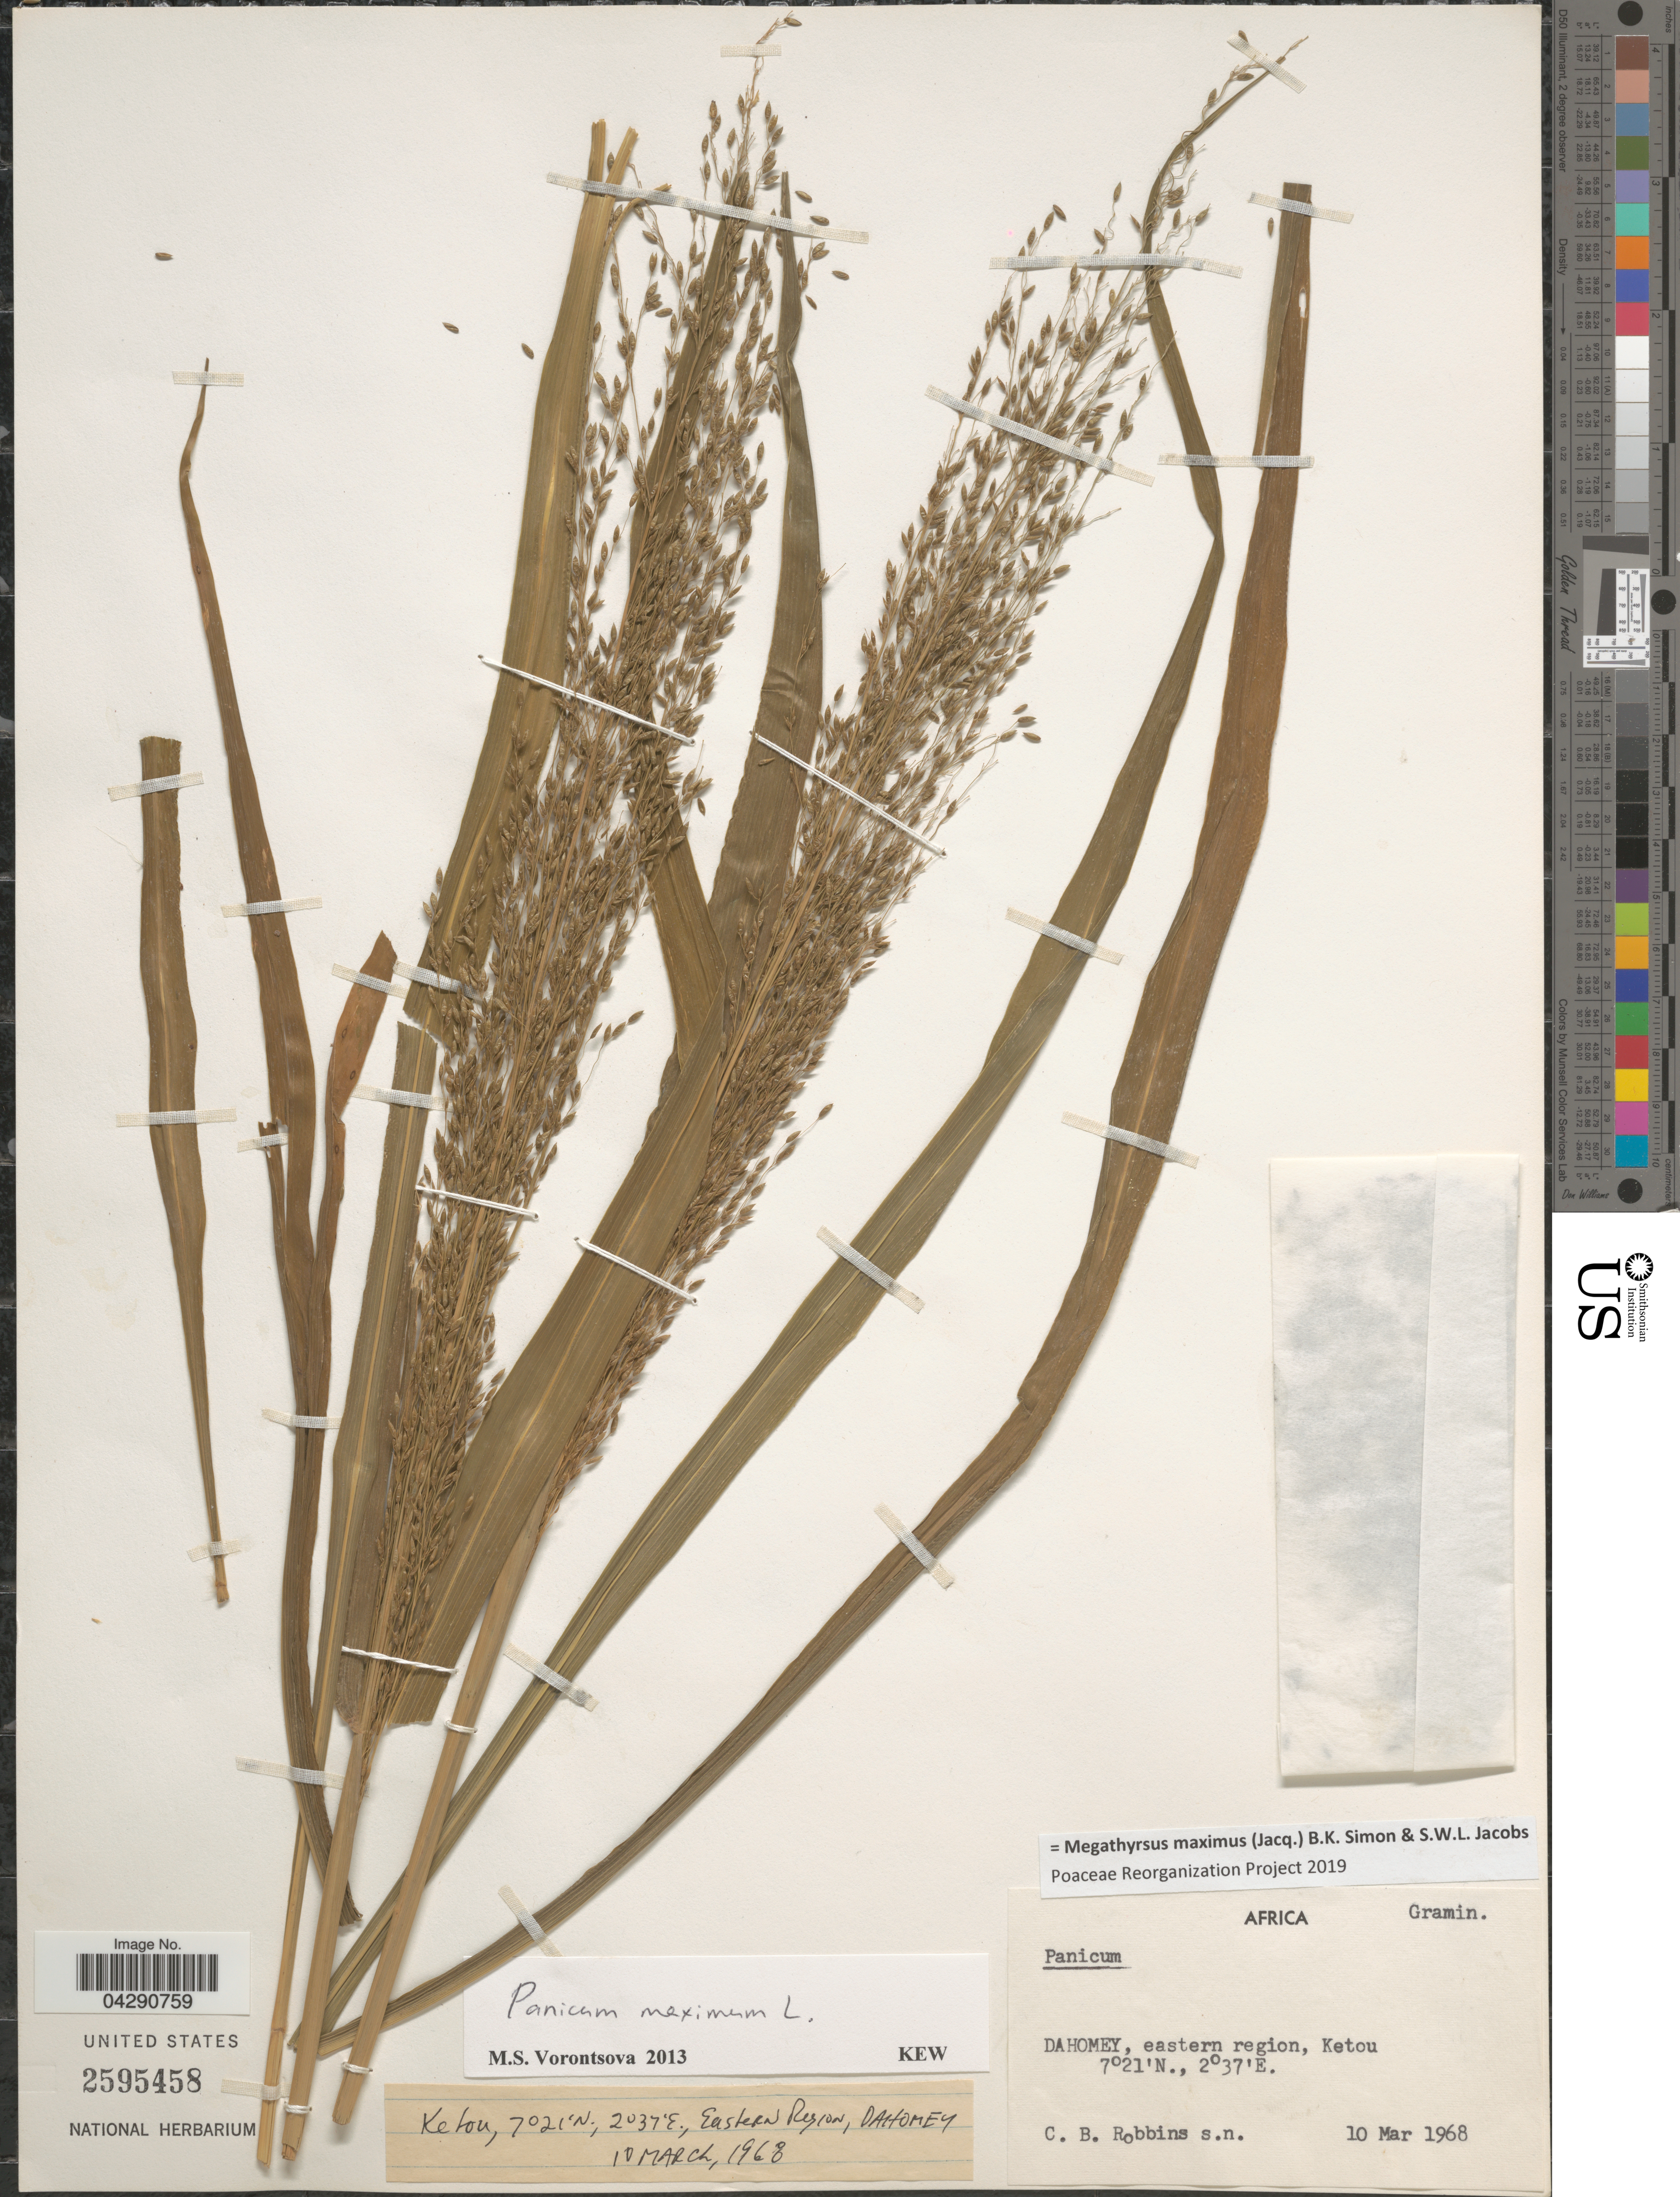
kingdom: Plantae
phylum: Tracheophyta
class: Liliopsida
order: Poales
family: Poaceae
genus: Megathyrsus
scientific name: Megathyrsus maximus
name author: (Jacq.) B.K. Simon & S.W.L. Jacobs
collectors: C. Robbins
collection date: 1968-03-10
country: Benin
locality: Africa. Dahomey, eastern region, Ketou.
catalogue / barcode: US 2595458